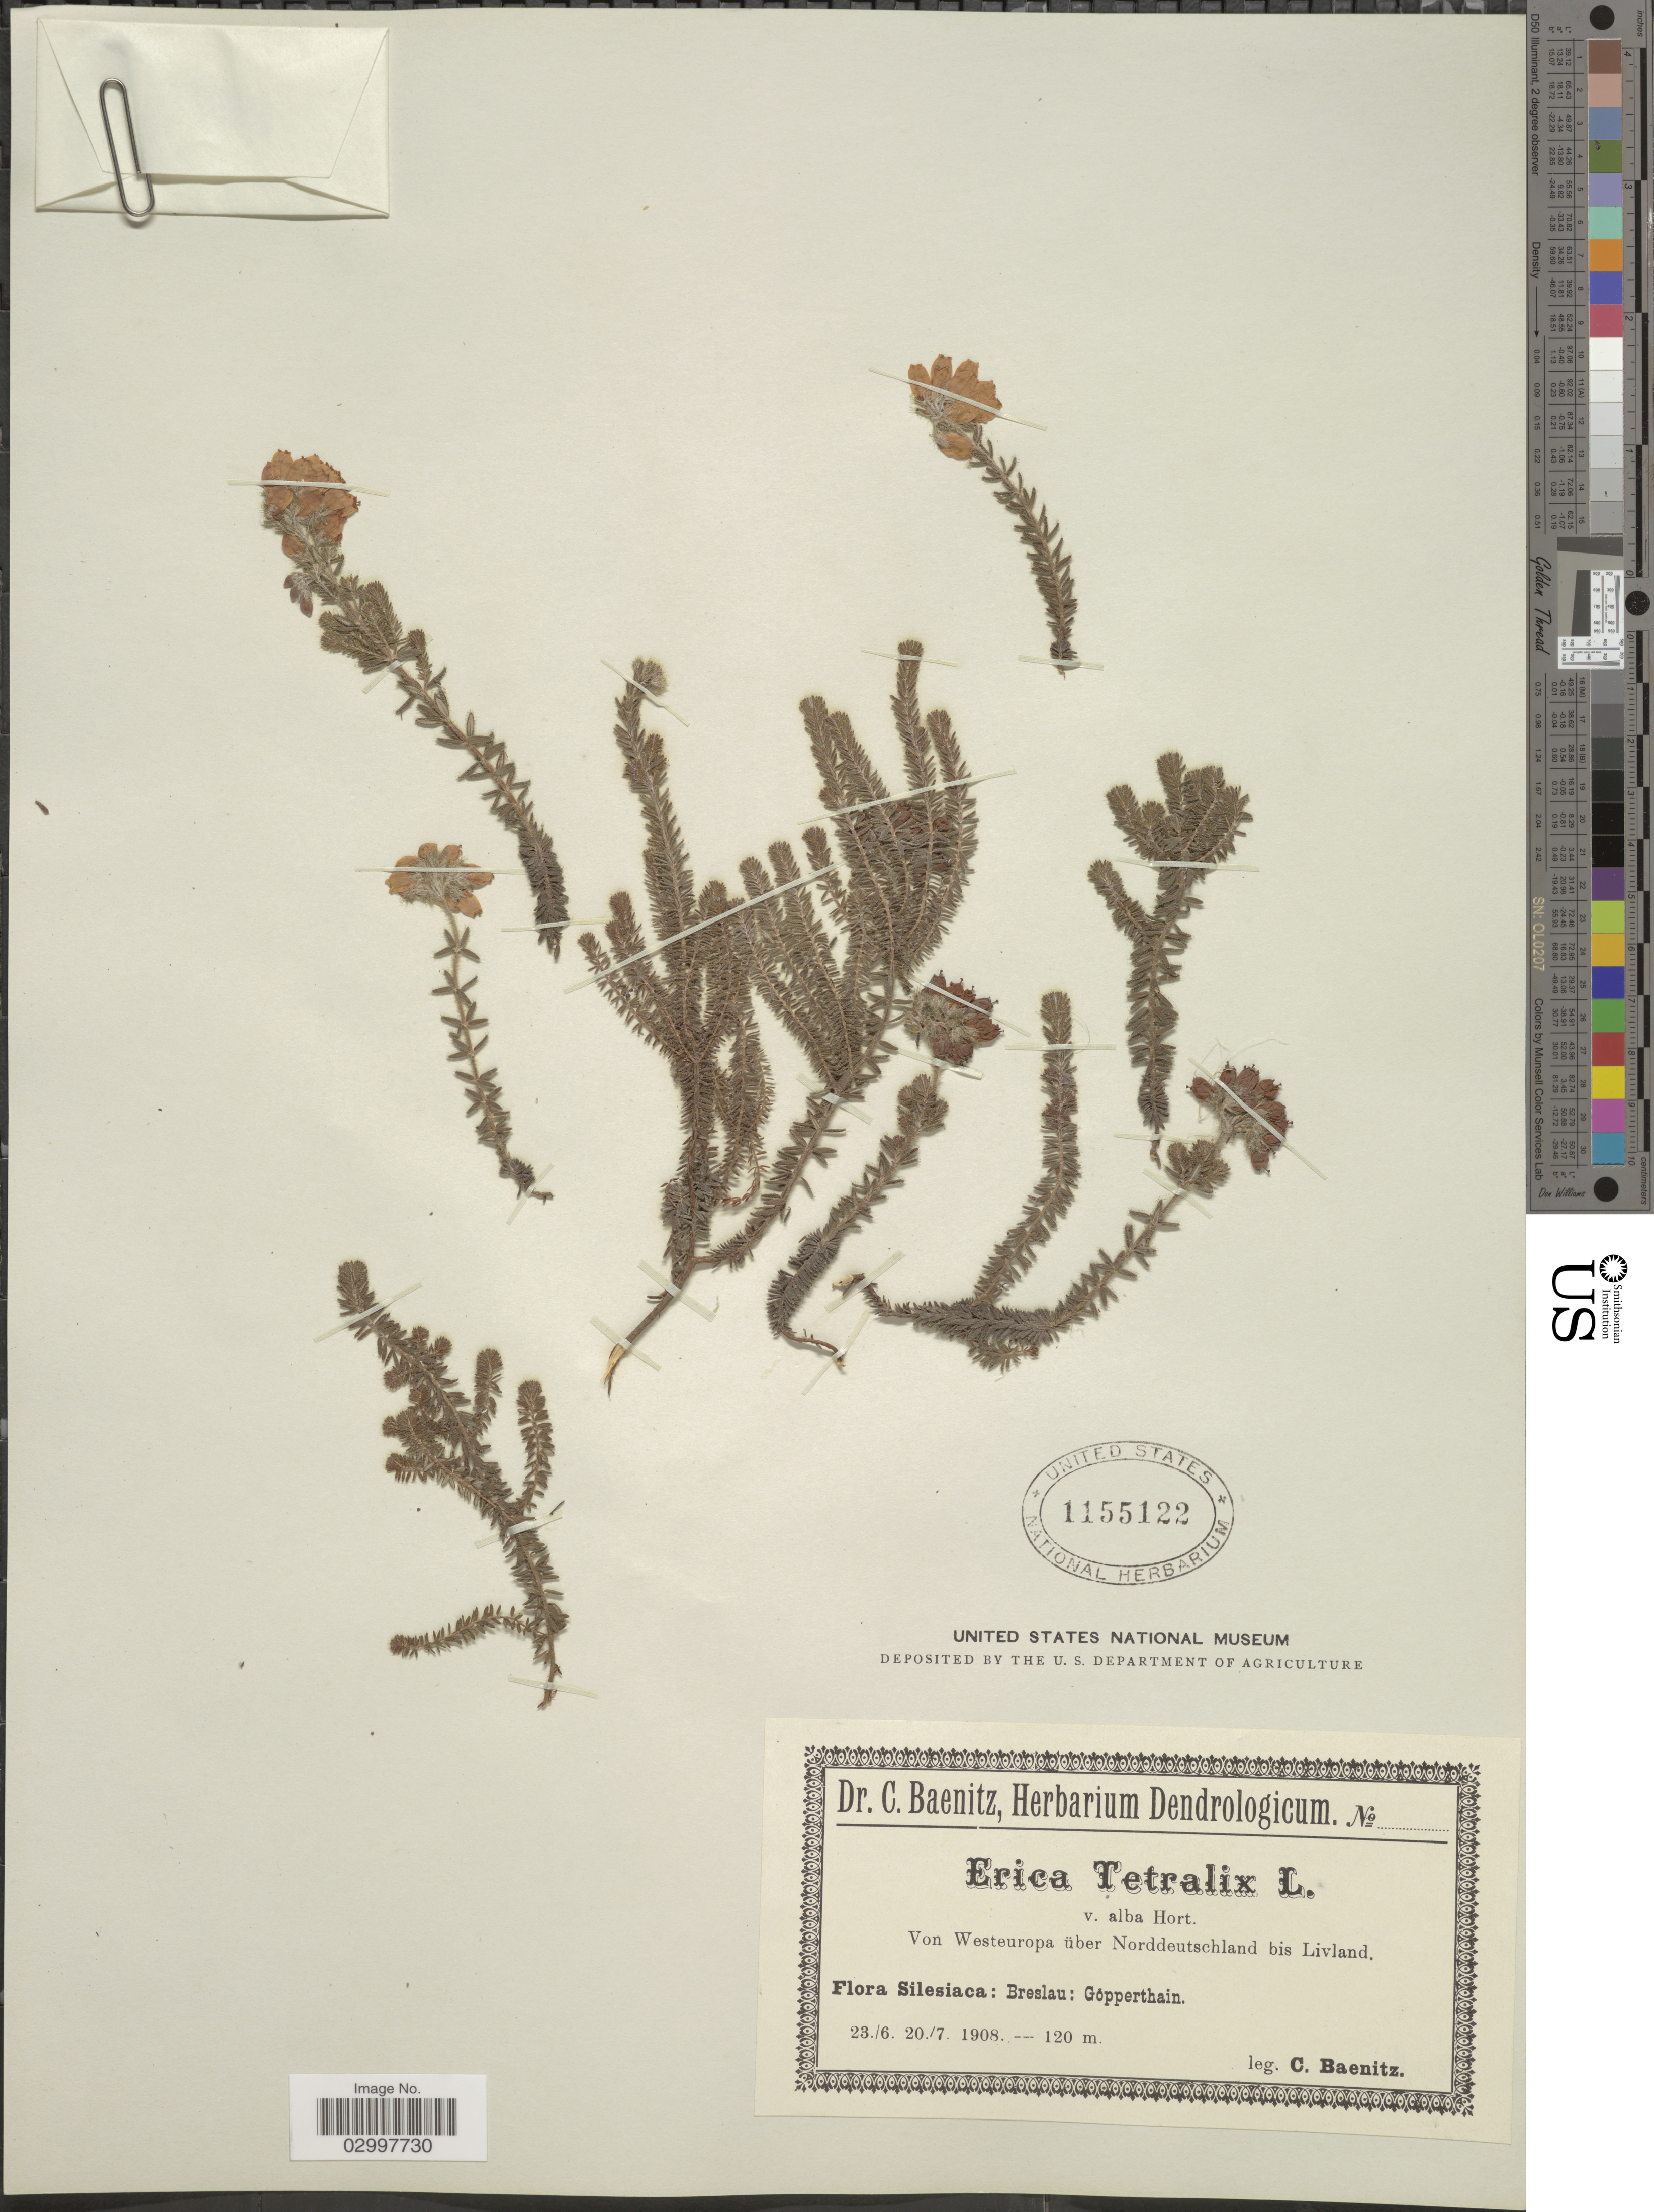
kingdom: Plantae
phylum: Tracheophyta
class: Magnoliopsida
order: Ericales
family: Ericaceae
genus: Erica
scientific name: Erica tetralix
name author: L.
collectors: C. G. Baenitz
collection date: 1908-06-23/1908-07-20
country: Poland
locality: Silesiaca: Breslau: Gopperthain.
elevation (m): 120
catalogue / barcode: US 1155122